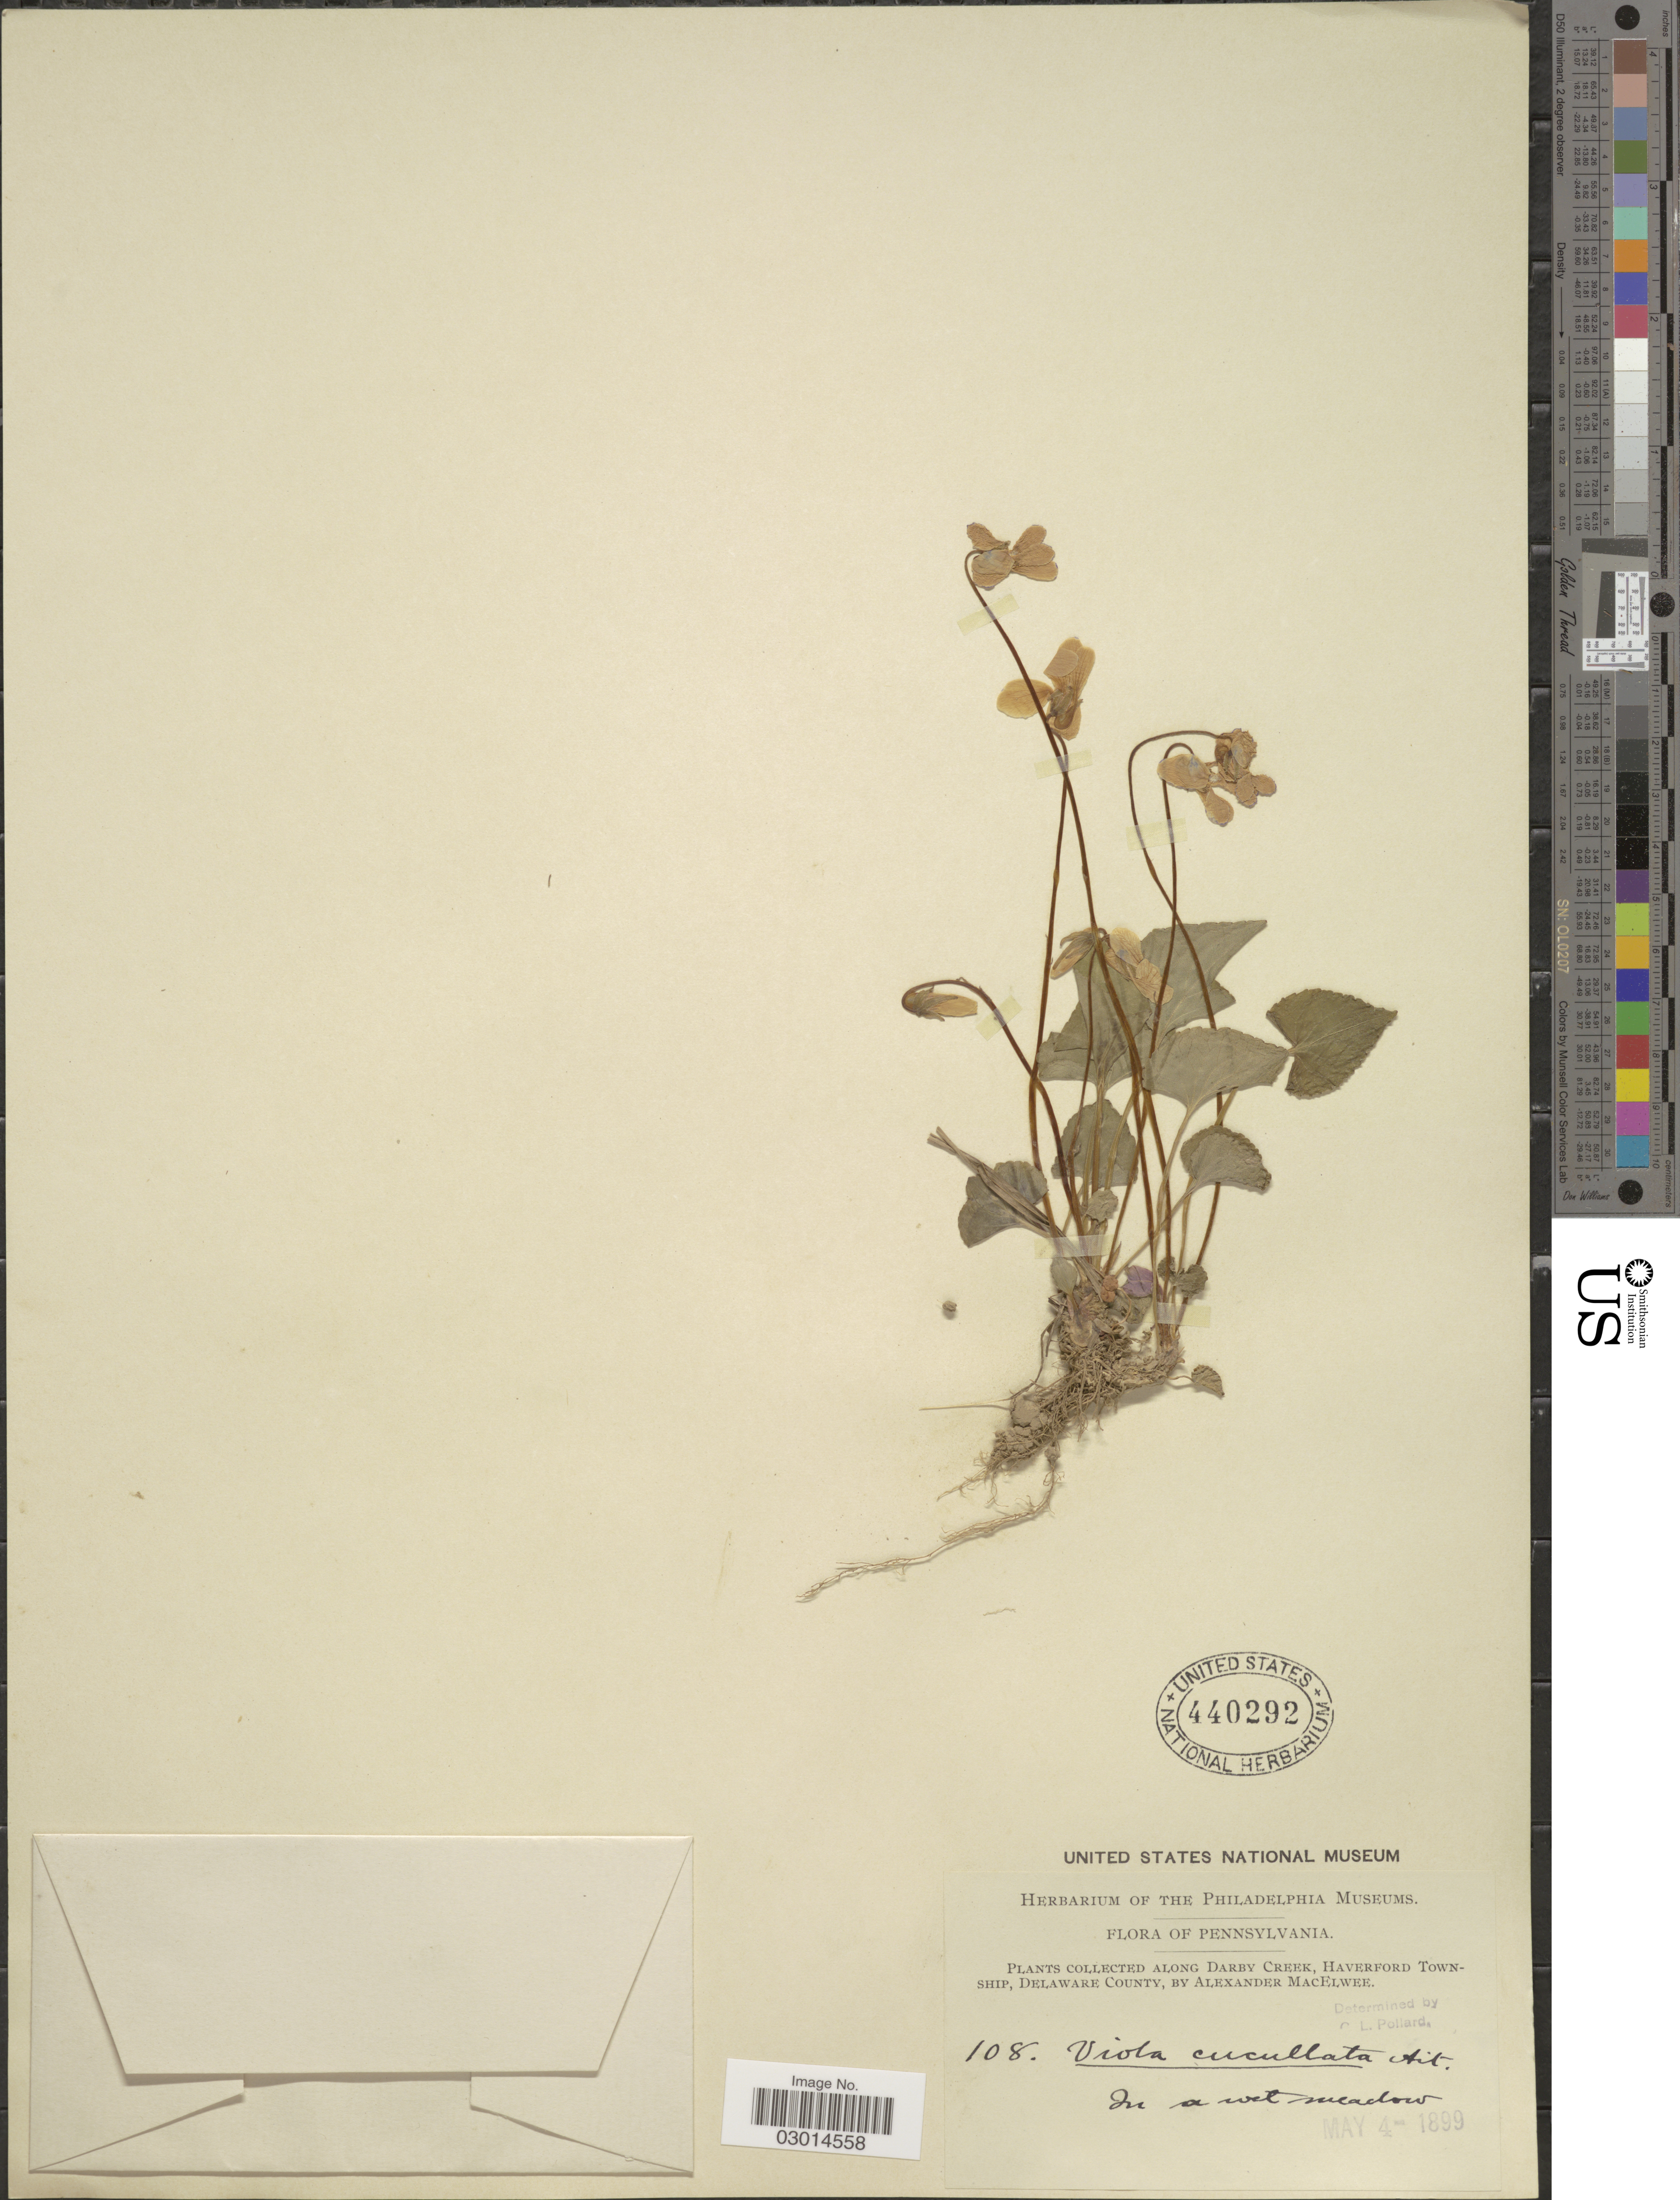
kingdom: Plantae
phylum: Tracheophyta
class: Magnoliopsida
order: Malpighiales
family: Violaceae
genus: Viola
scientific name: Viola cucullata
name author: Aiton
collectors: A. MacElwee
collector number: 108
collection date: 1899-05-04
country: United States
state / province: Pennsylvania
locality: Along Darby Creek, Haverford Township, Delaware County.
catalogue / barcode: US 440292